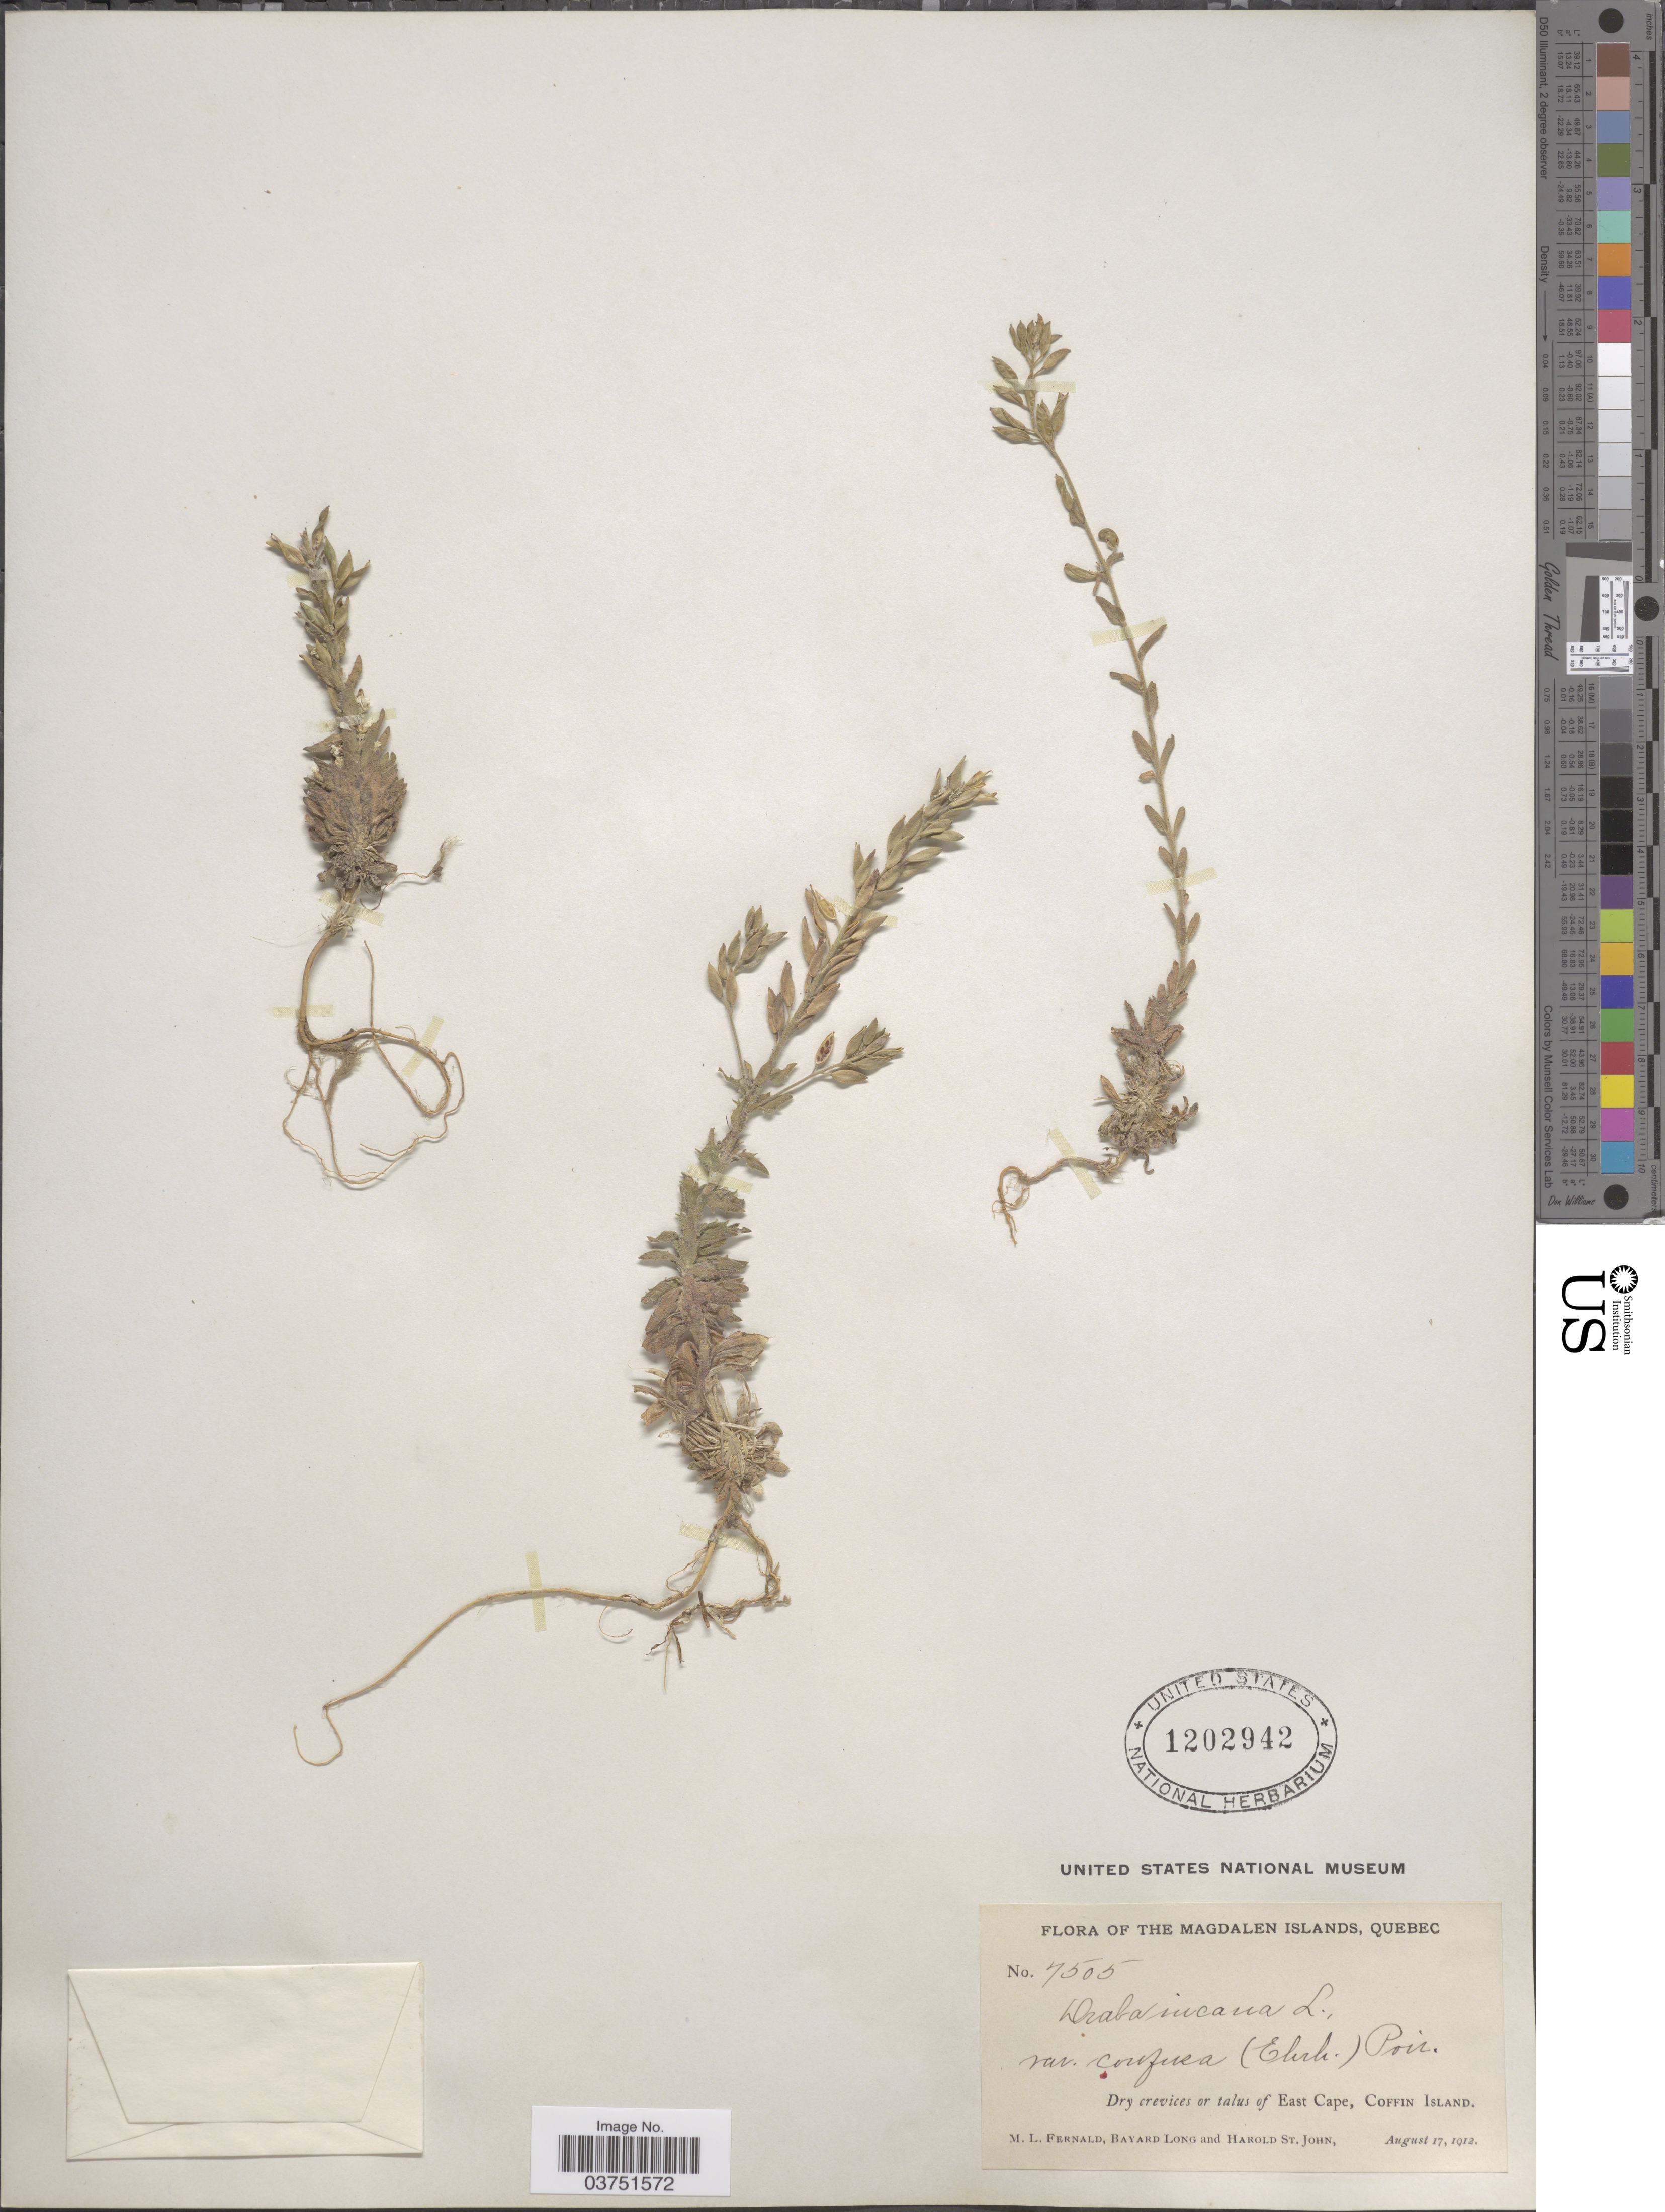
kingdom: Plantae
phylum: Tracheophyta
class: Magnoliopsida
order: Brassicales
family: Brassicaceae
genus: Draba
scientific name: Draba incana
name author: L.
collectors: M. L. Fernald, B. H. Long & H. St. John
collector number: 7505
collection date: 1912-08-17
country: Canada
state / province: Quebec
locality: Magdalen Islands. Dry crevices or talus of East Cape, Coffin Island.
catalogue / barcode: US 1202942